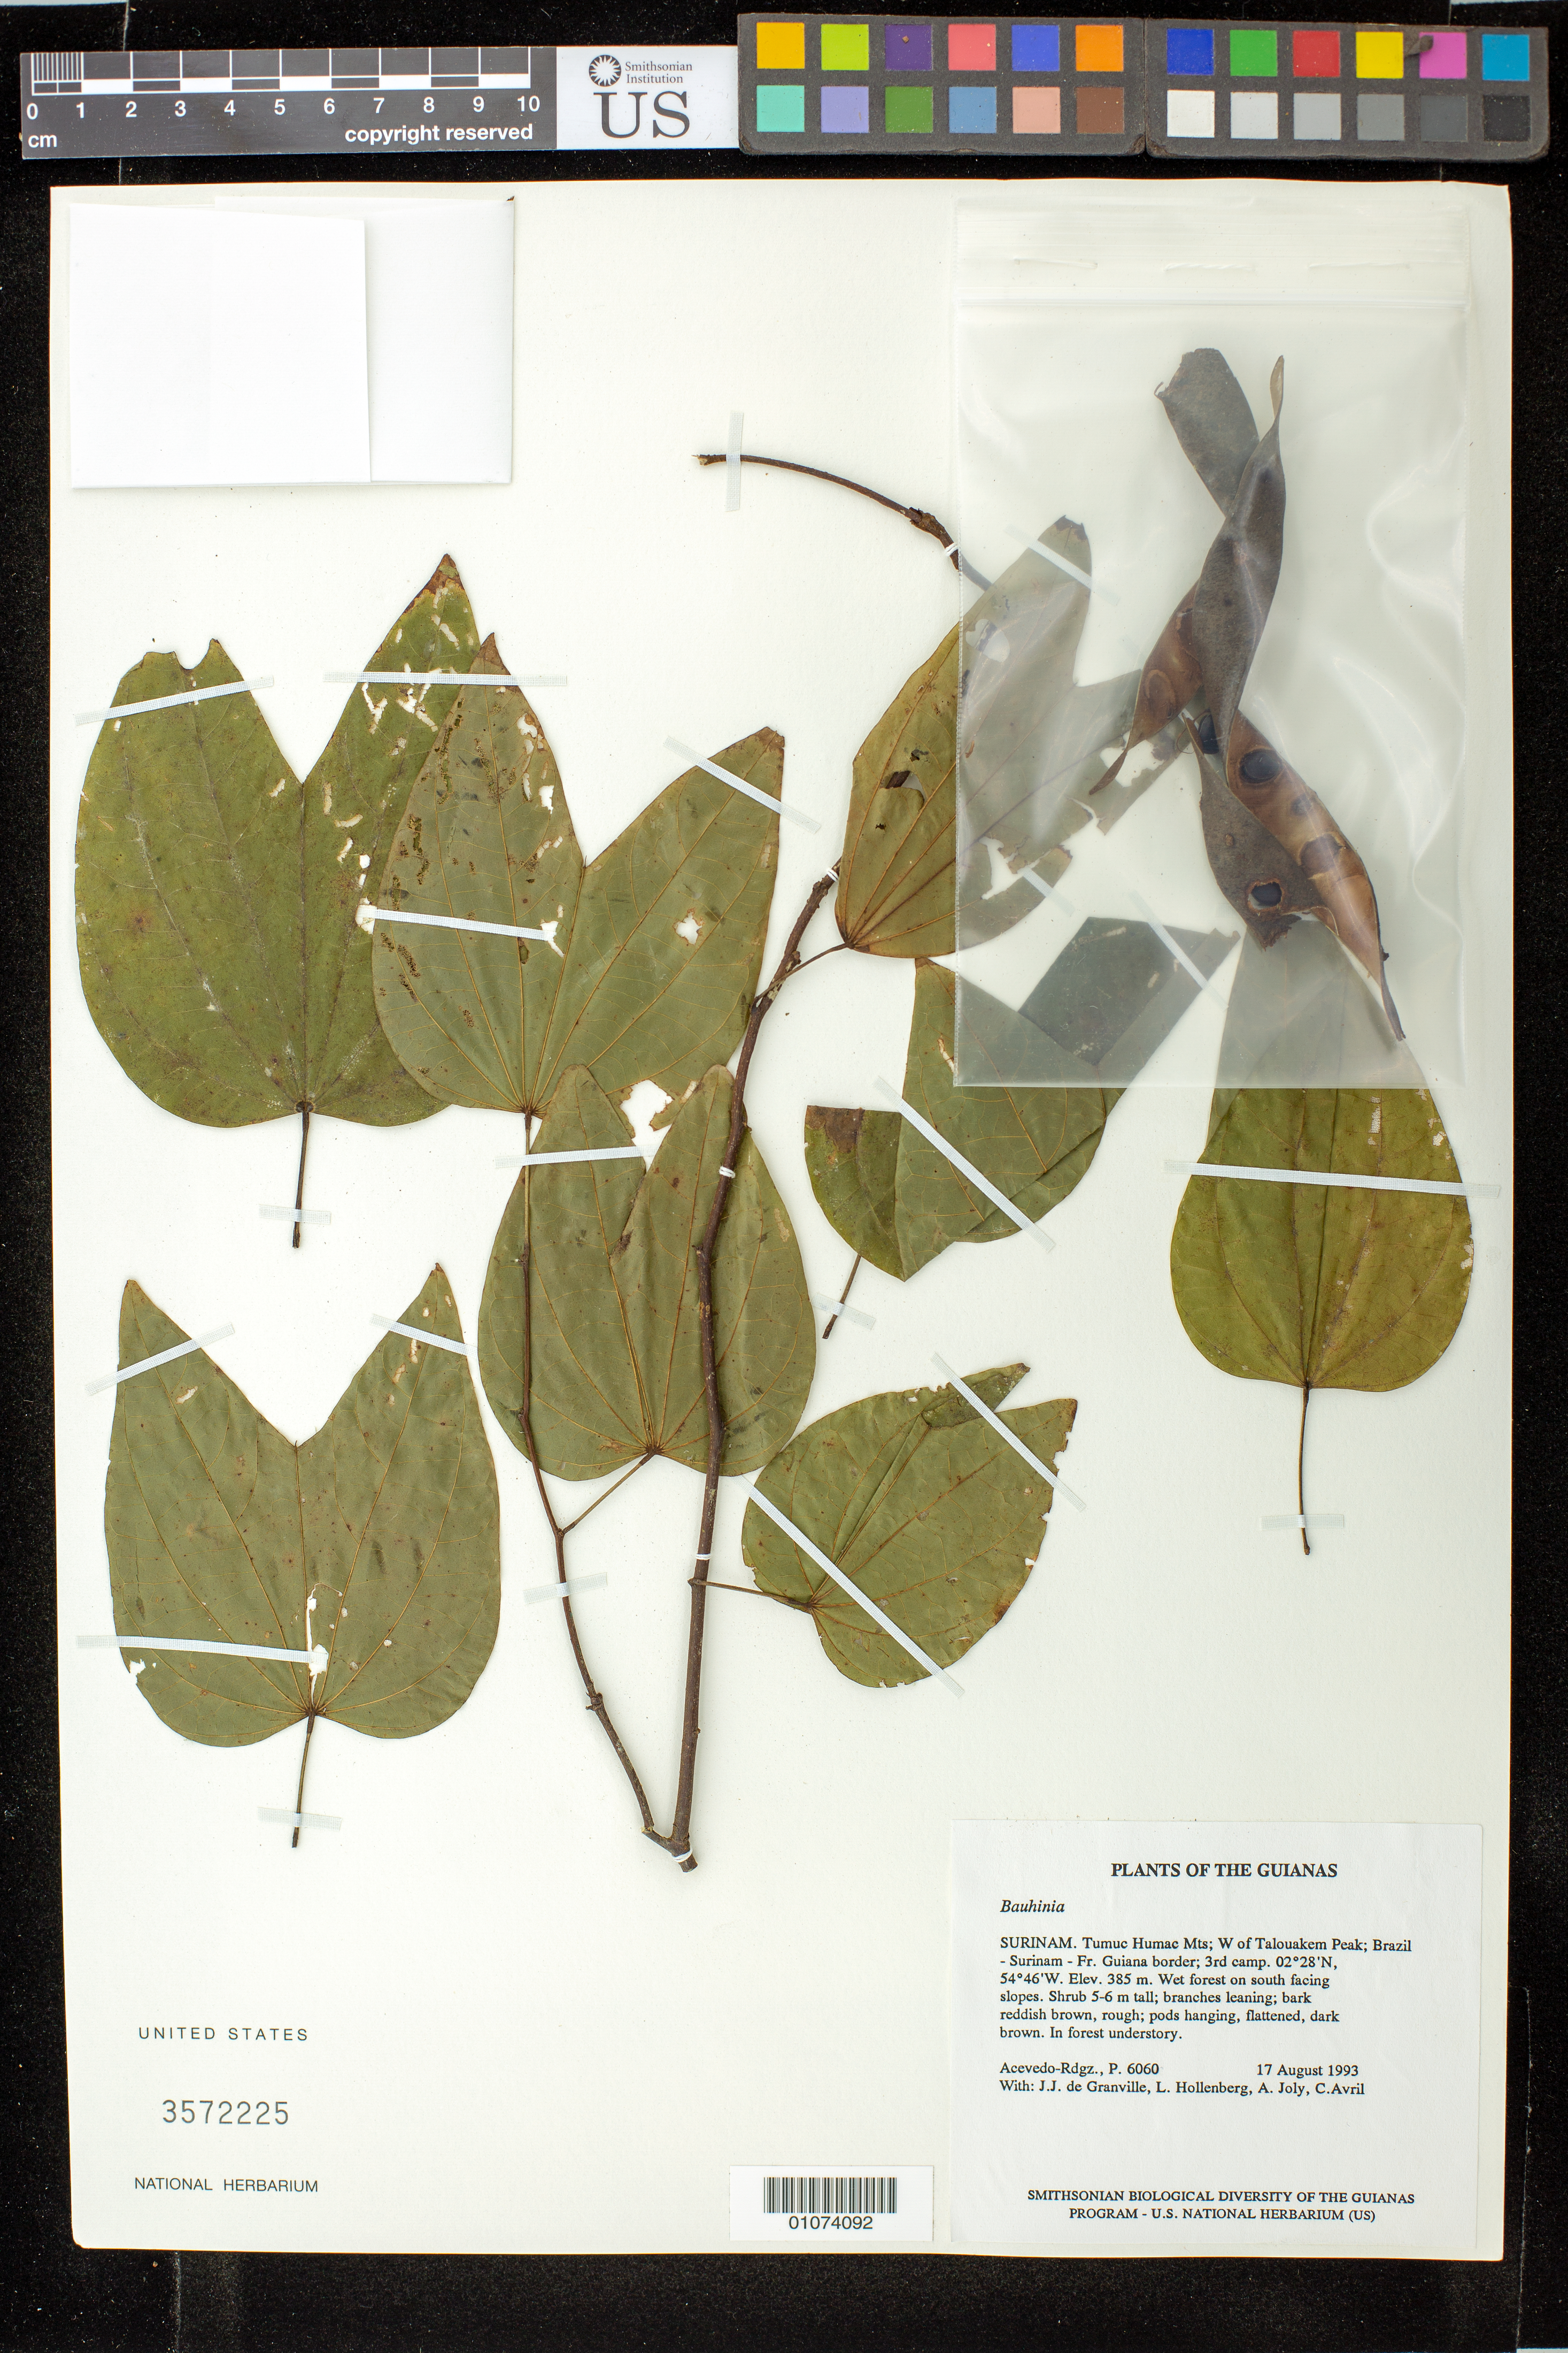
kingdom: Plantae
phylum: Tracheophyta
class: Magnoliopsida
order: Fabales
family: Fabaceae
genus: Bauhinia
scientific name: Bauhinia sp.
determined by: Barneby, Rupert C., (NY)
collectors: P. Acevedo-Rodr., J.-J. de Granville, L. Hollenberg, A. Joly & C. Avril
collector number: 6060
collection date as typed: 17 August 1993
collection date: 1993-08-17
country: Suriname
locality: Tumuc Humac Mts; W of Talouakem Peak; Brazil - Surinam - Fr. Guiana border; 3rd camp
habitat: Wet forest on south facing slopes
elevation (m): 385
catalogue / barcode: US 3572225